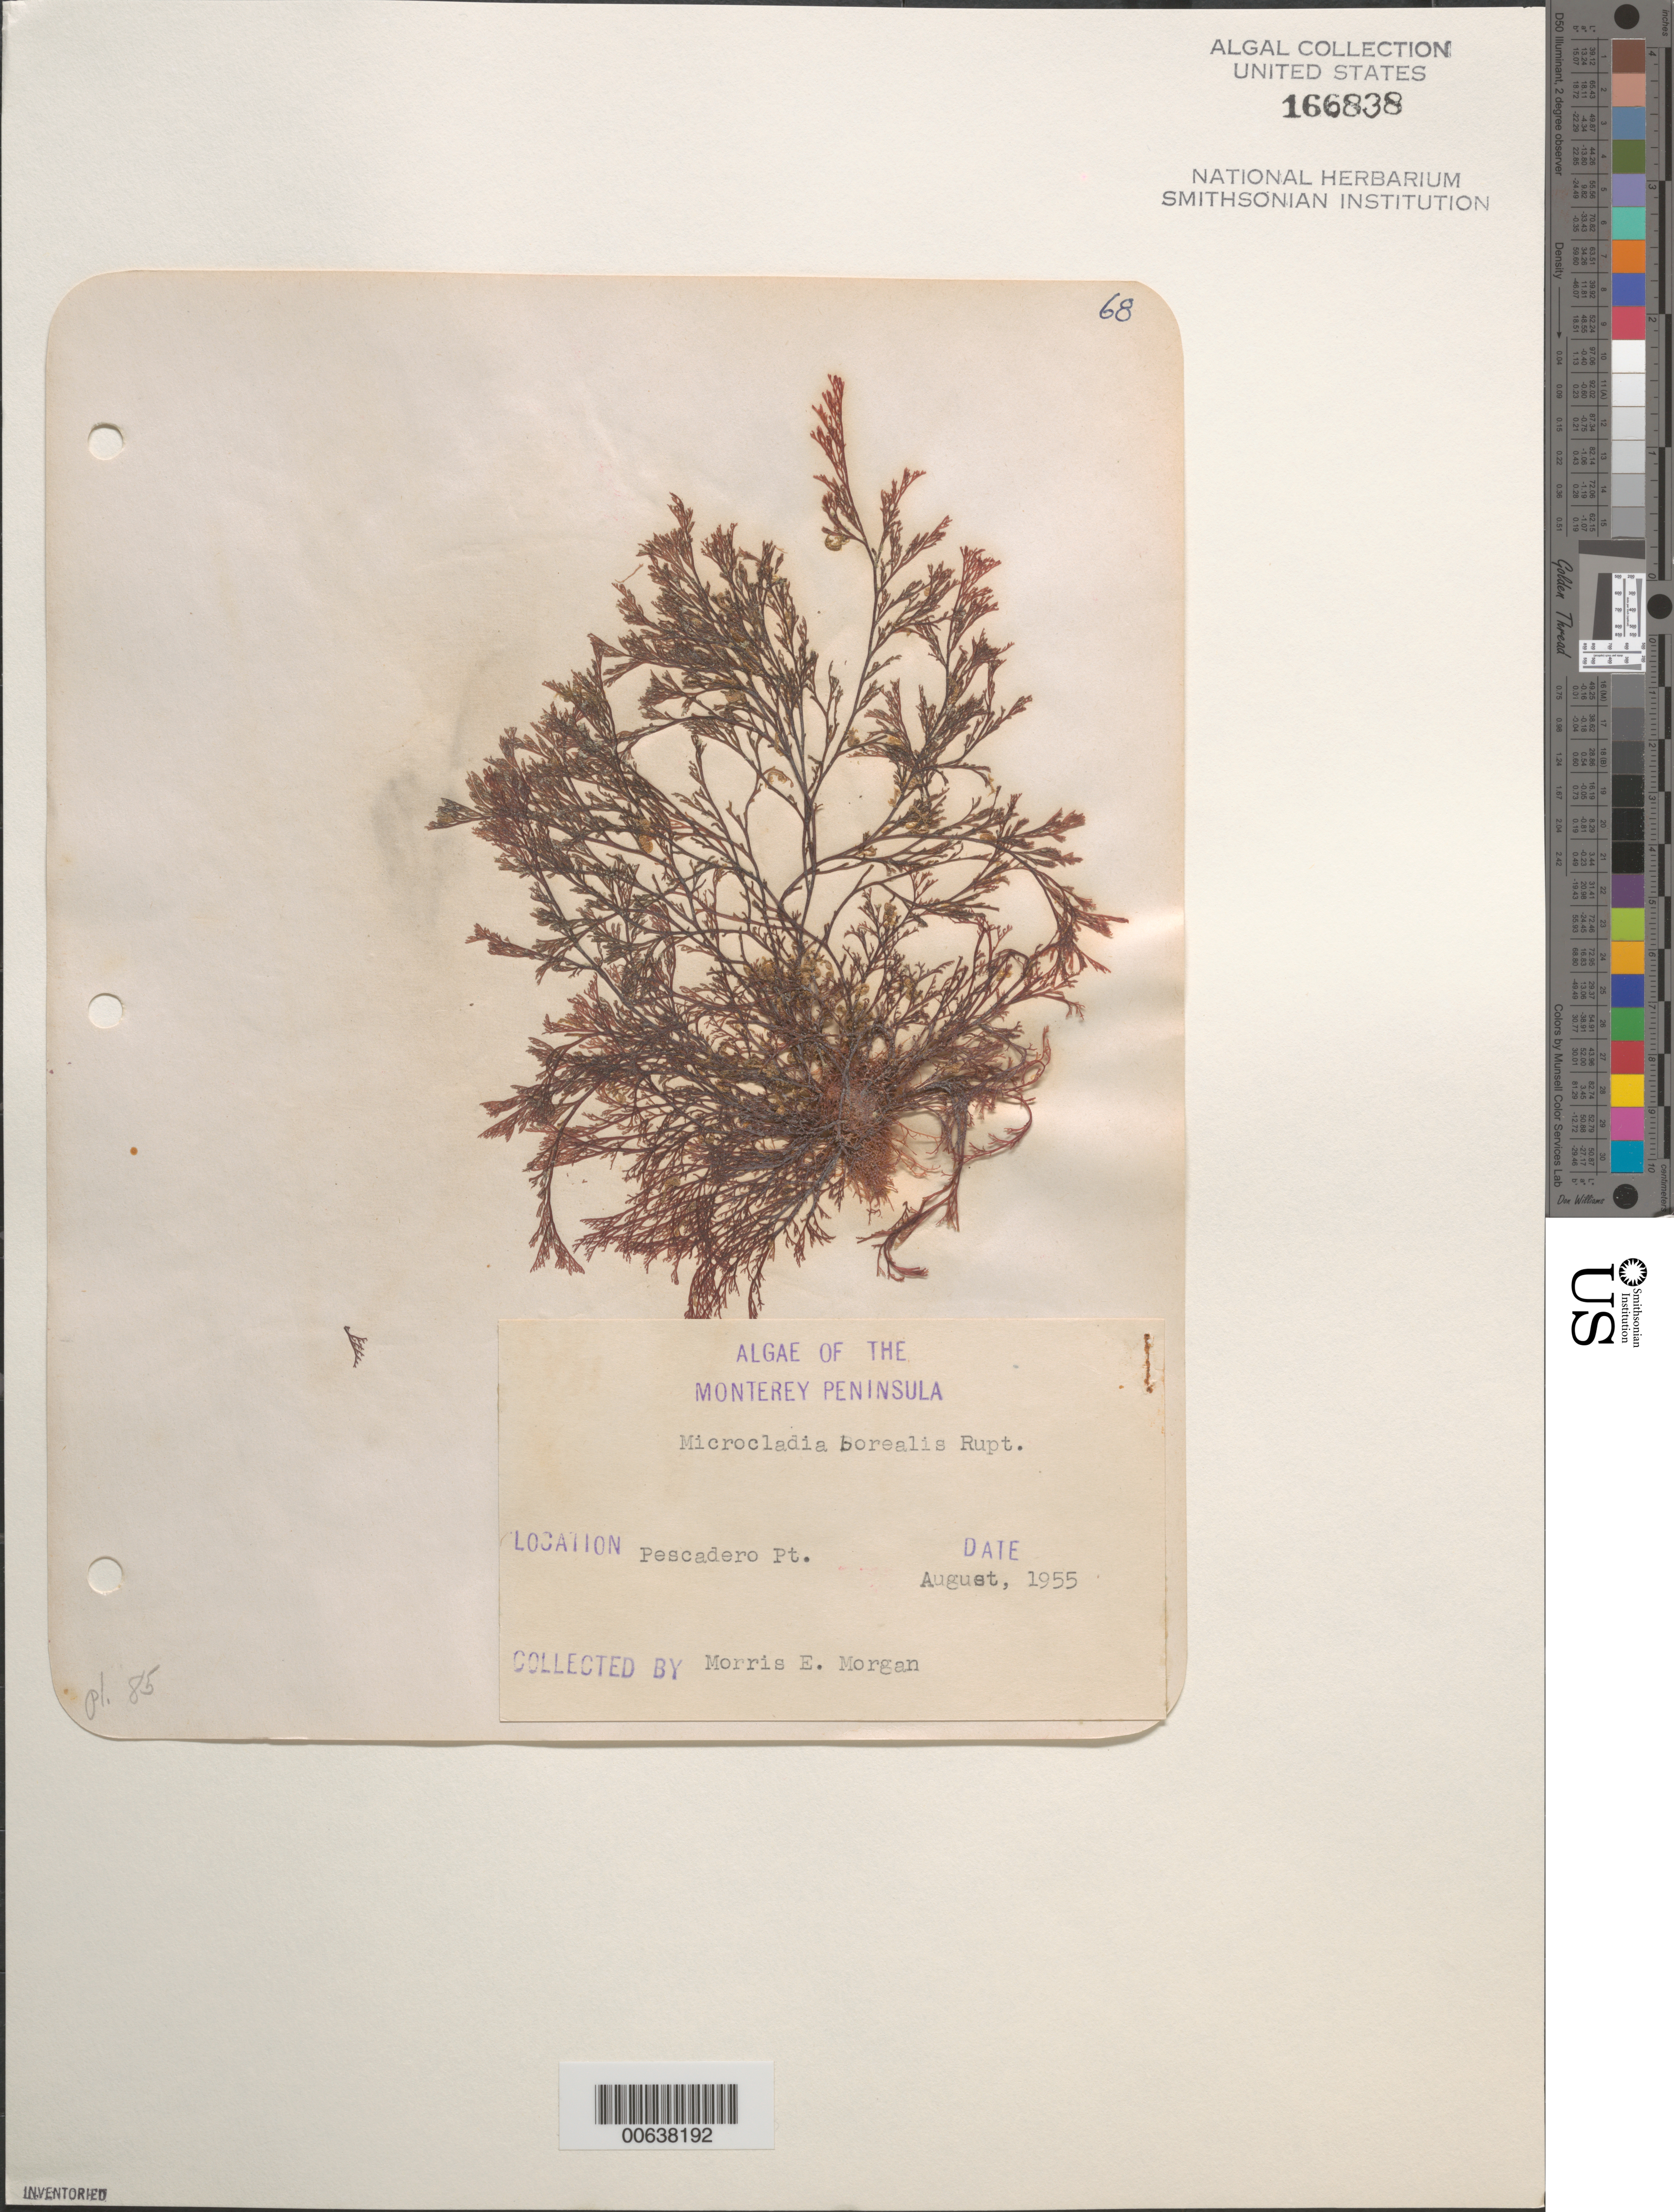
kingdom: Plantae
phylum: Rhodophyta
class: Florideophyceae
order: Ceramiales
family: Ceramiaceae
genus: Microcladia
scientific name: Microcladia borealis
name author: Rupr.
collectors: M. Morgan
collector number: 68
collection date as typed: Aug 1955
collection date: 1955-08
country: United States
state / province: California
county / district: Monterey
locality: Pescadero Point, Monterey Peninsula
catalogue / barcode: US 166838